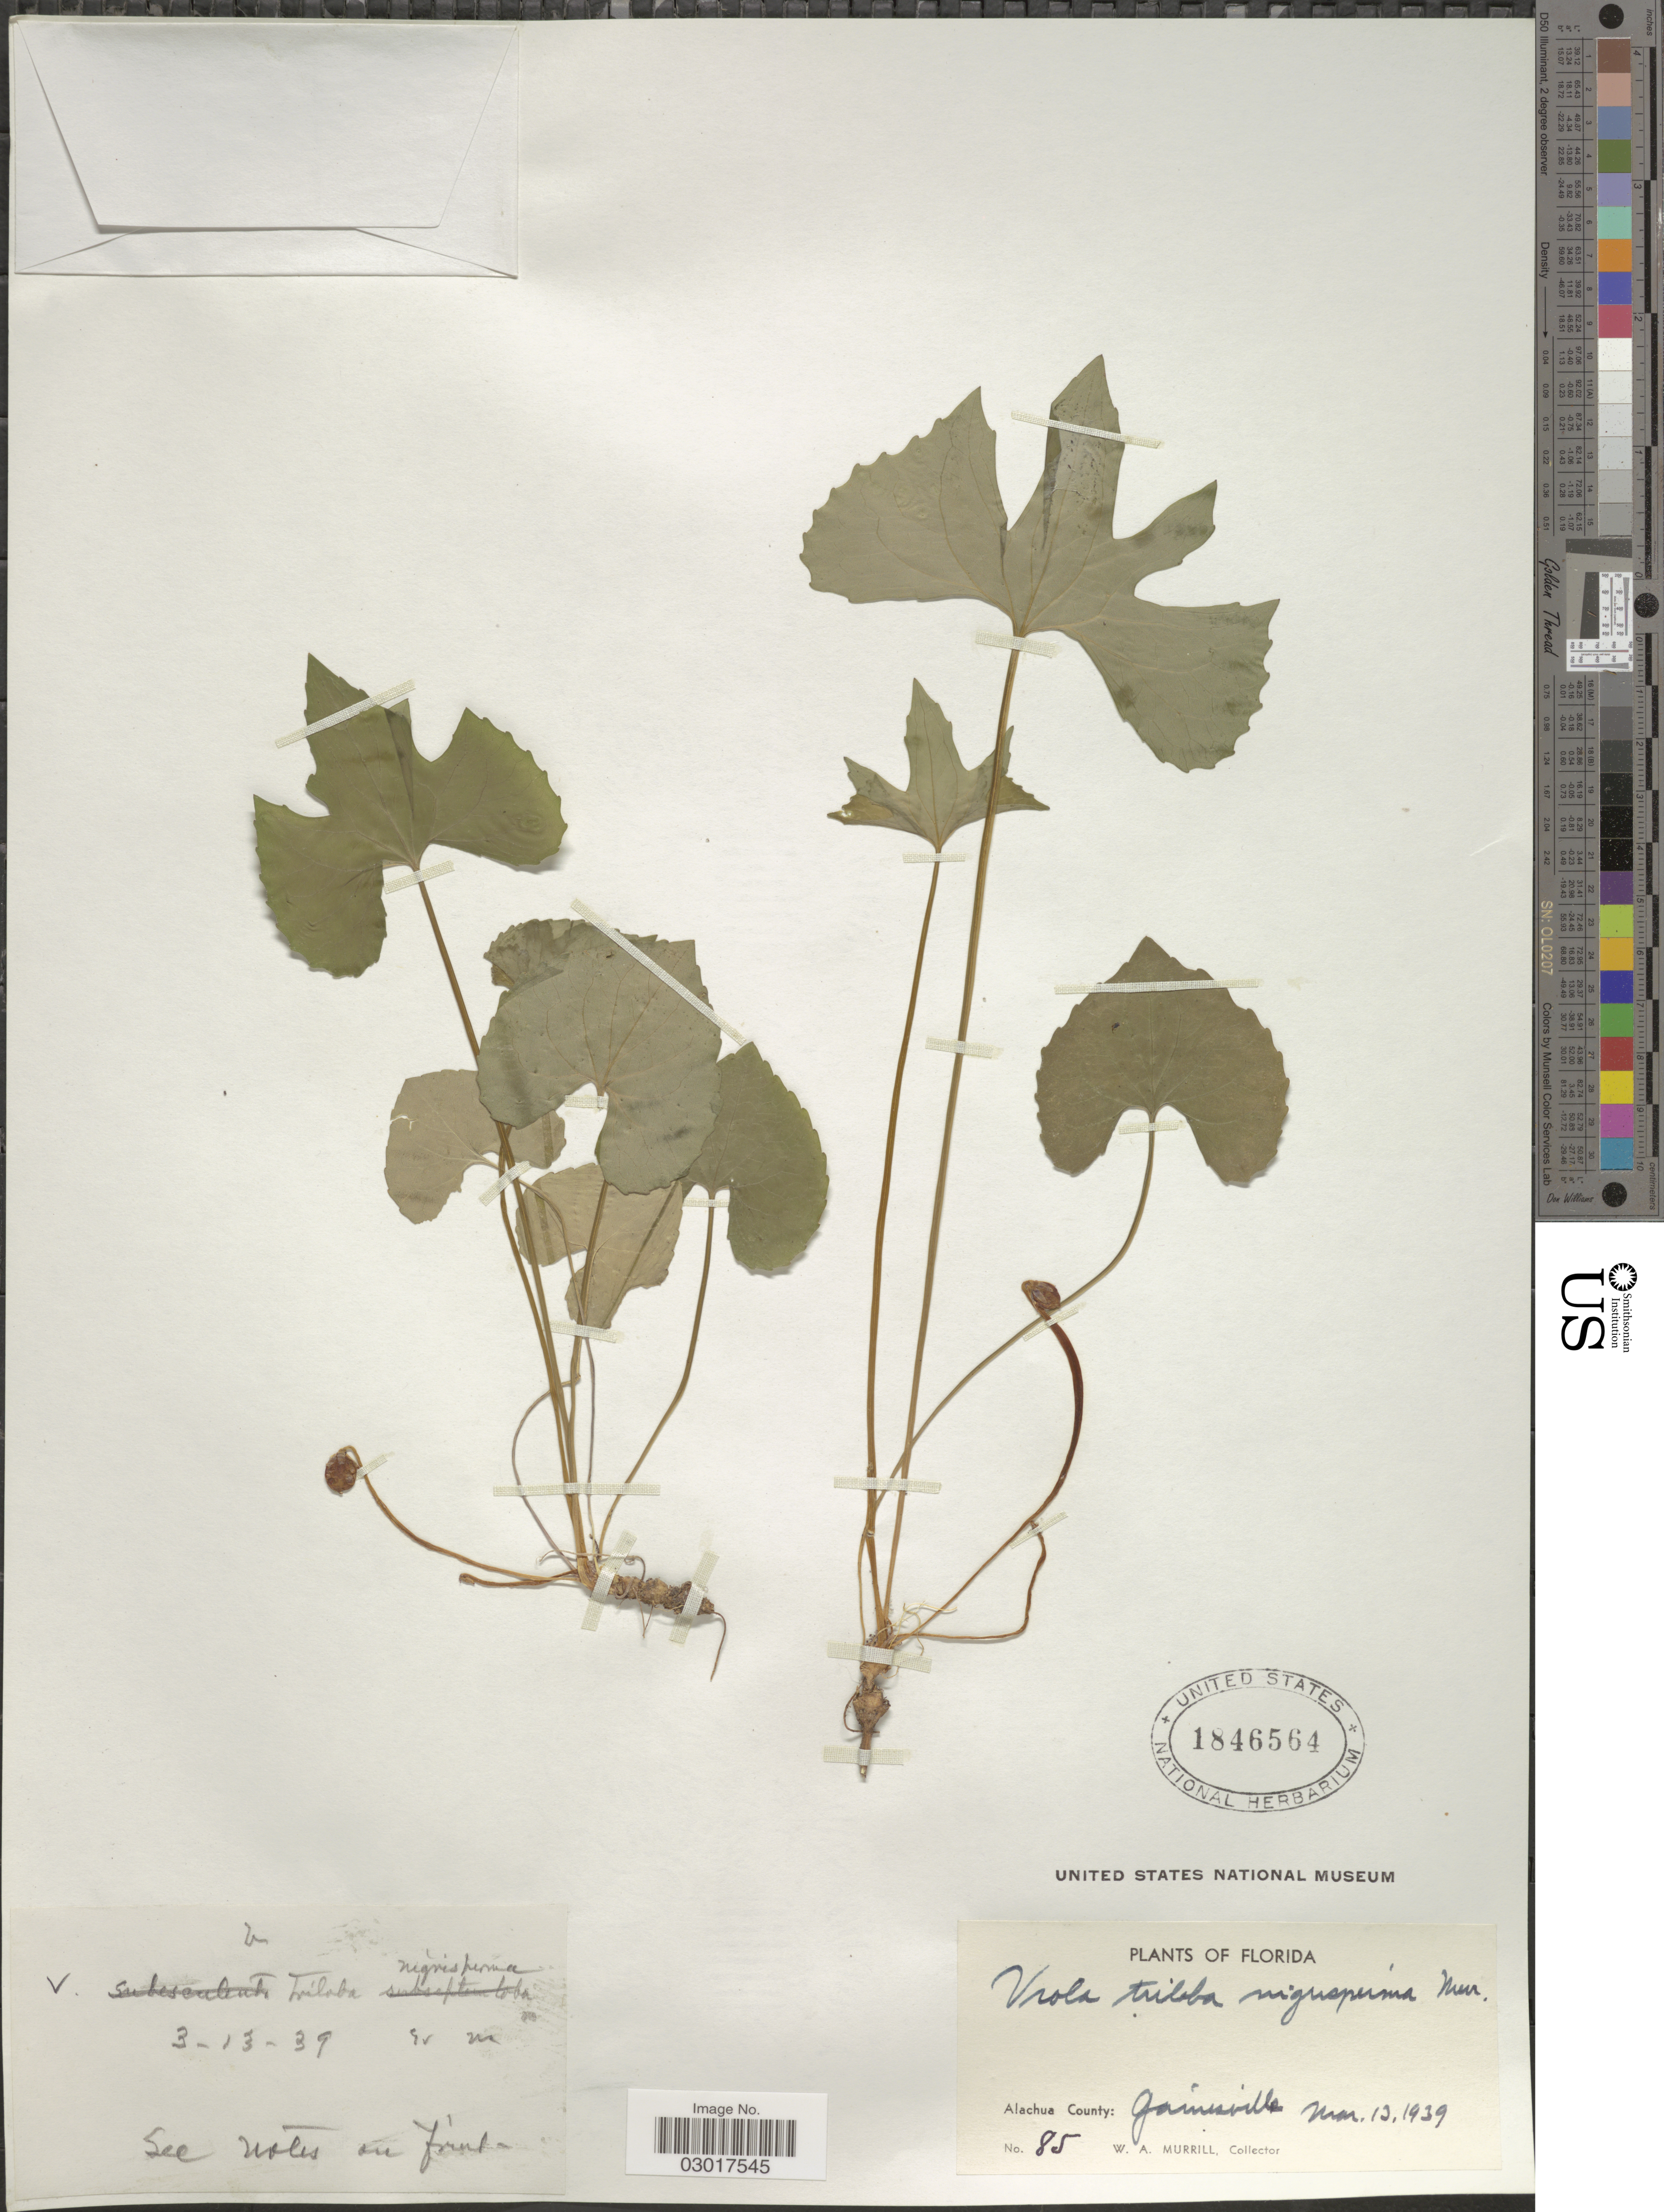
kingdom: Plantae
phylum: Tracheophyta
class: Magnoliopsida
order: Malpighiales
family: Violaceae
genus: Viola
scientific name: Viola triloba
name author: Schwein.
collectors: W. A. Murrill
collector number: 85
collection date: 1939-03-13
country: United States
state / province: Florida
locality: Alachua County: Gainesville.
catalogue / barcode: US 1846564